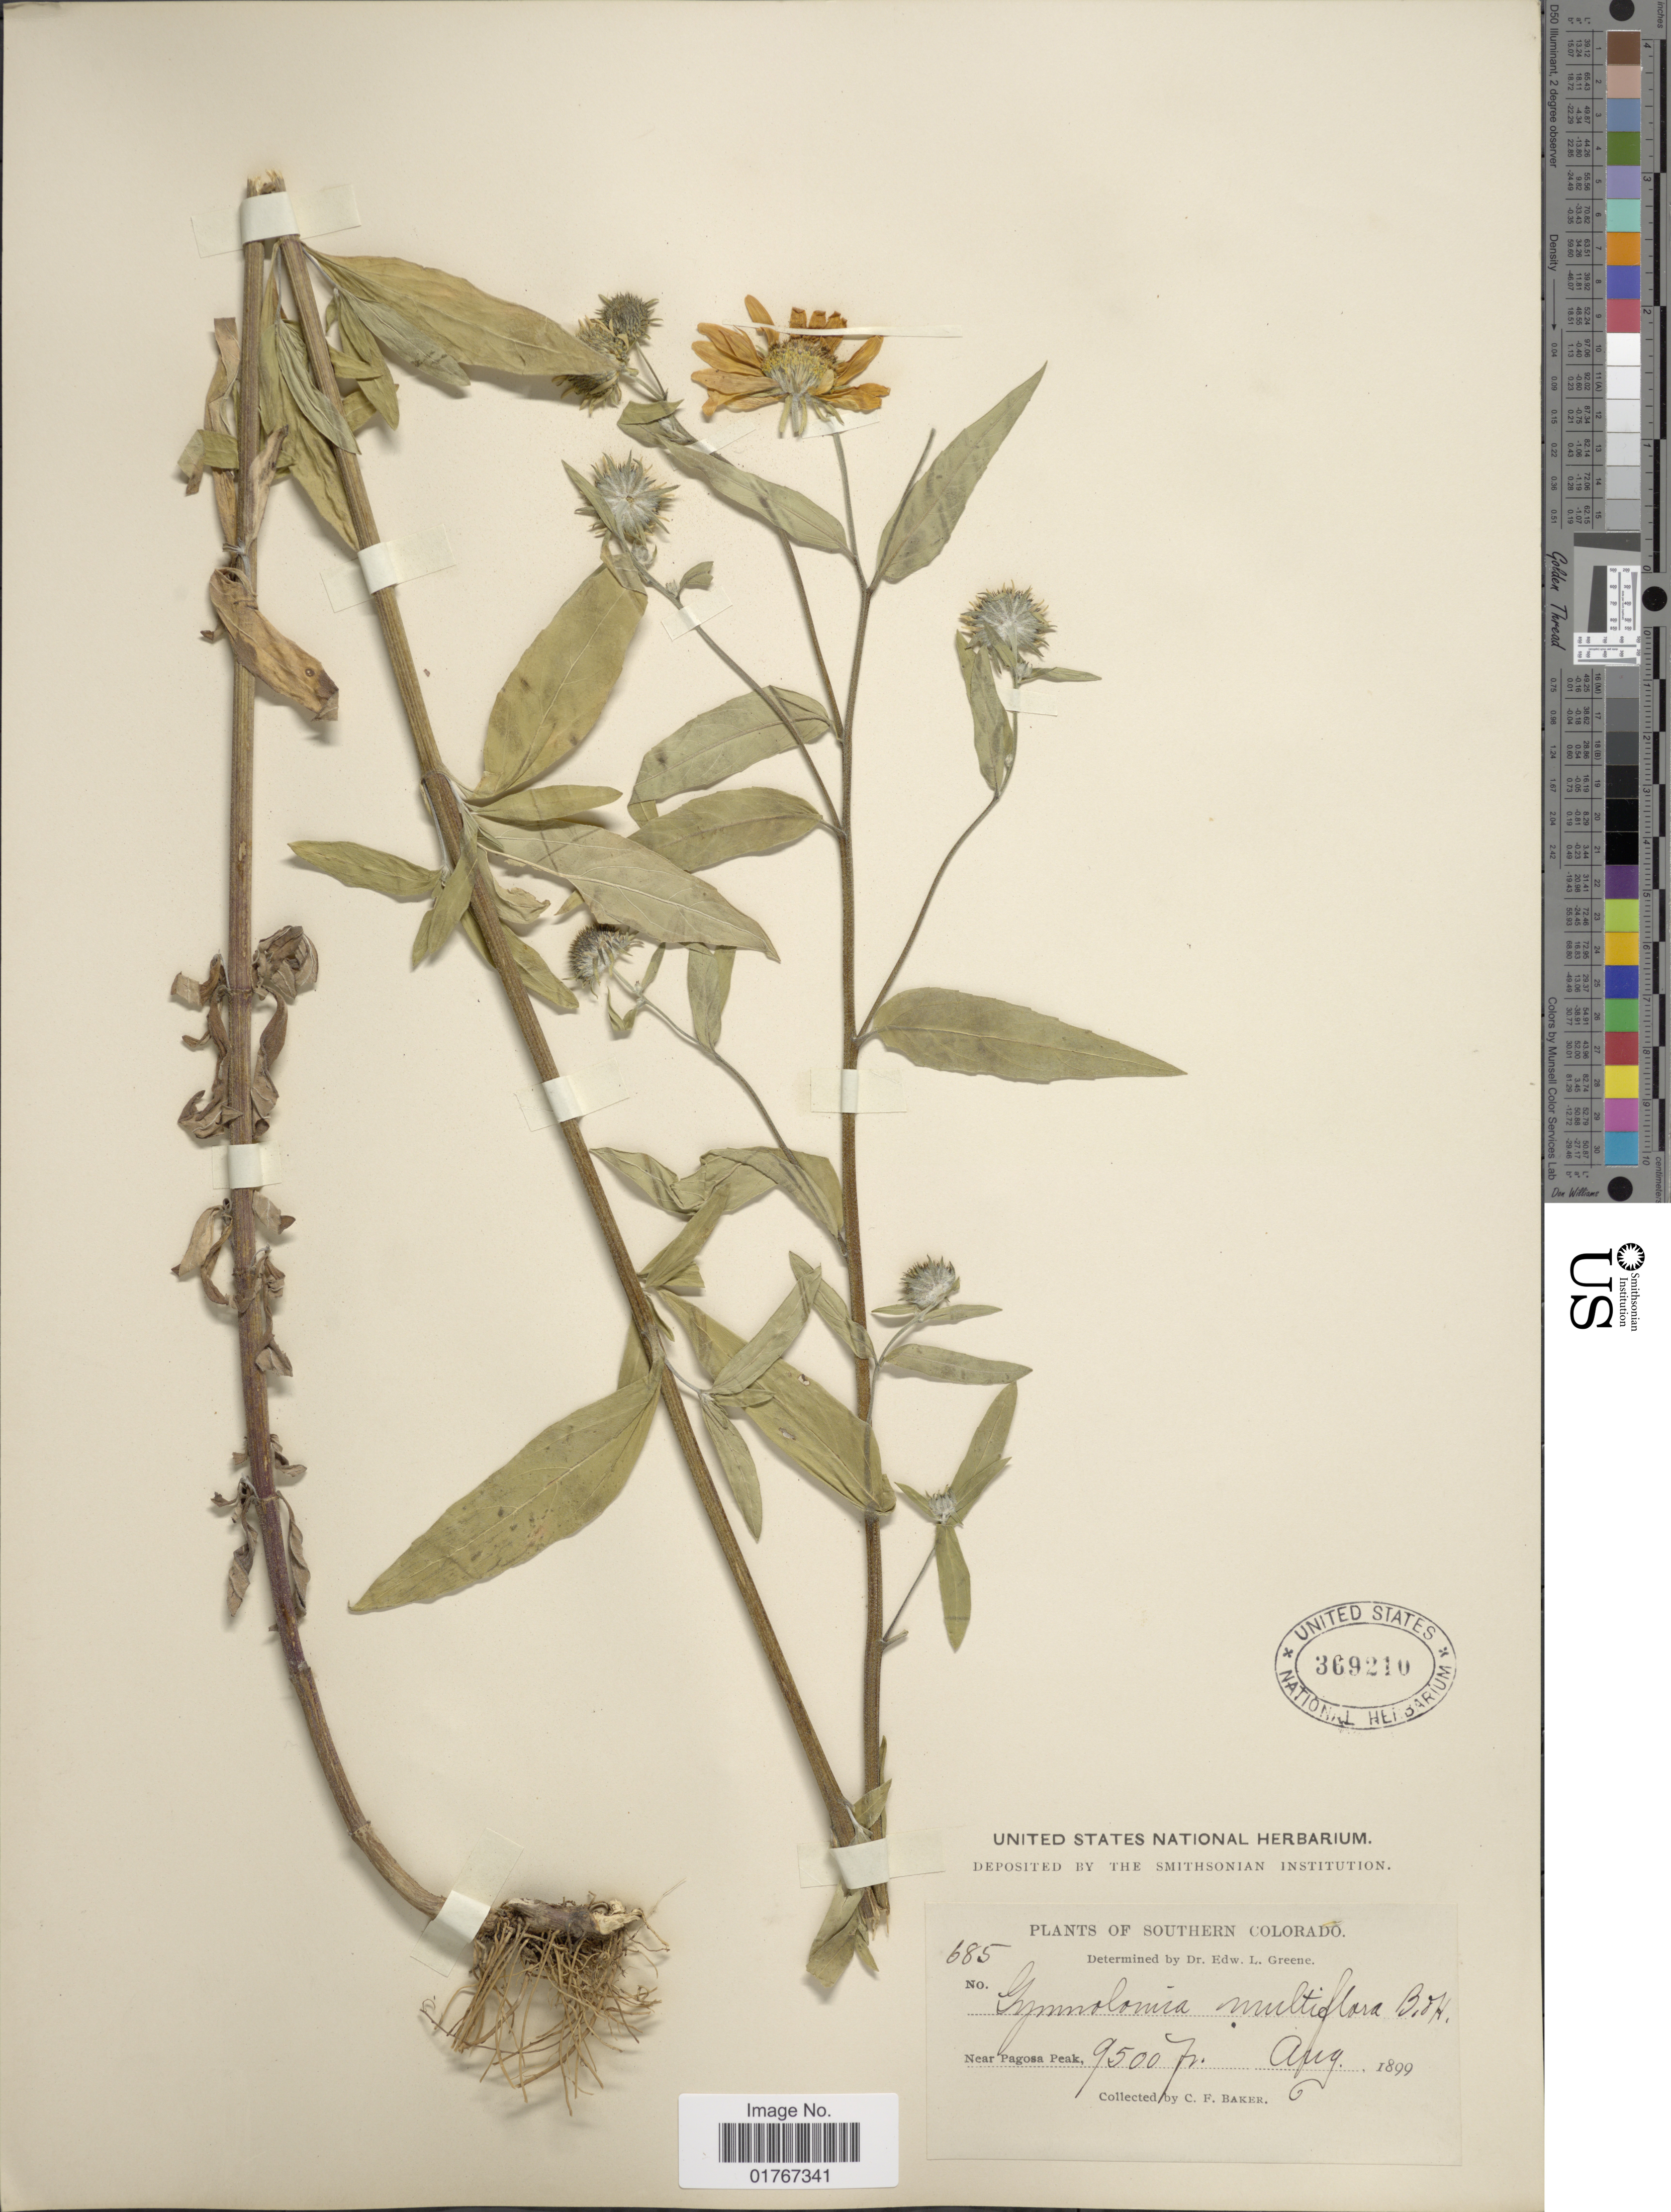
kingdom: Plantae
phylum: Tracheophyta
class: Magnoliopsida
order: Asterales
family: Asteraceae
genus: Heliomeris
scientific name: Heliomeris multiflora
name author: Nutt.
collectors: C. F. Baker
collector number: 685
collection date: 1899-08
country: United States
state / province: Colorado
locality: Southern Colorado, Near Pagosa Peak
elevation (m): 2896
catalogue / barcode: US 369210